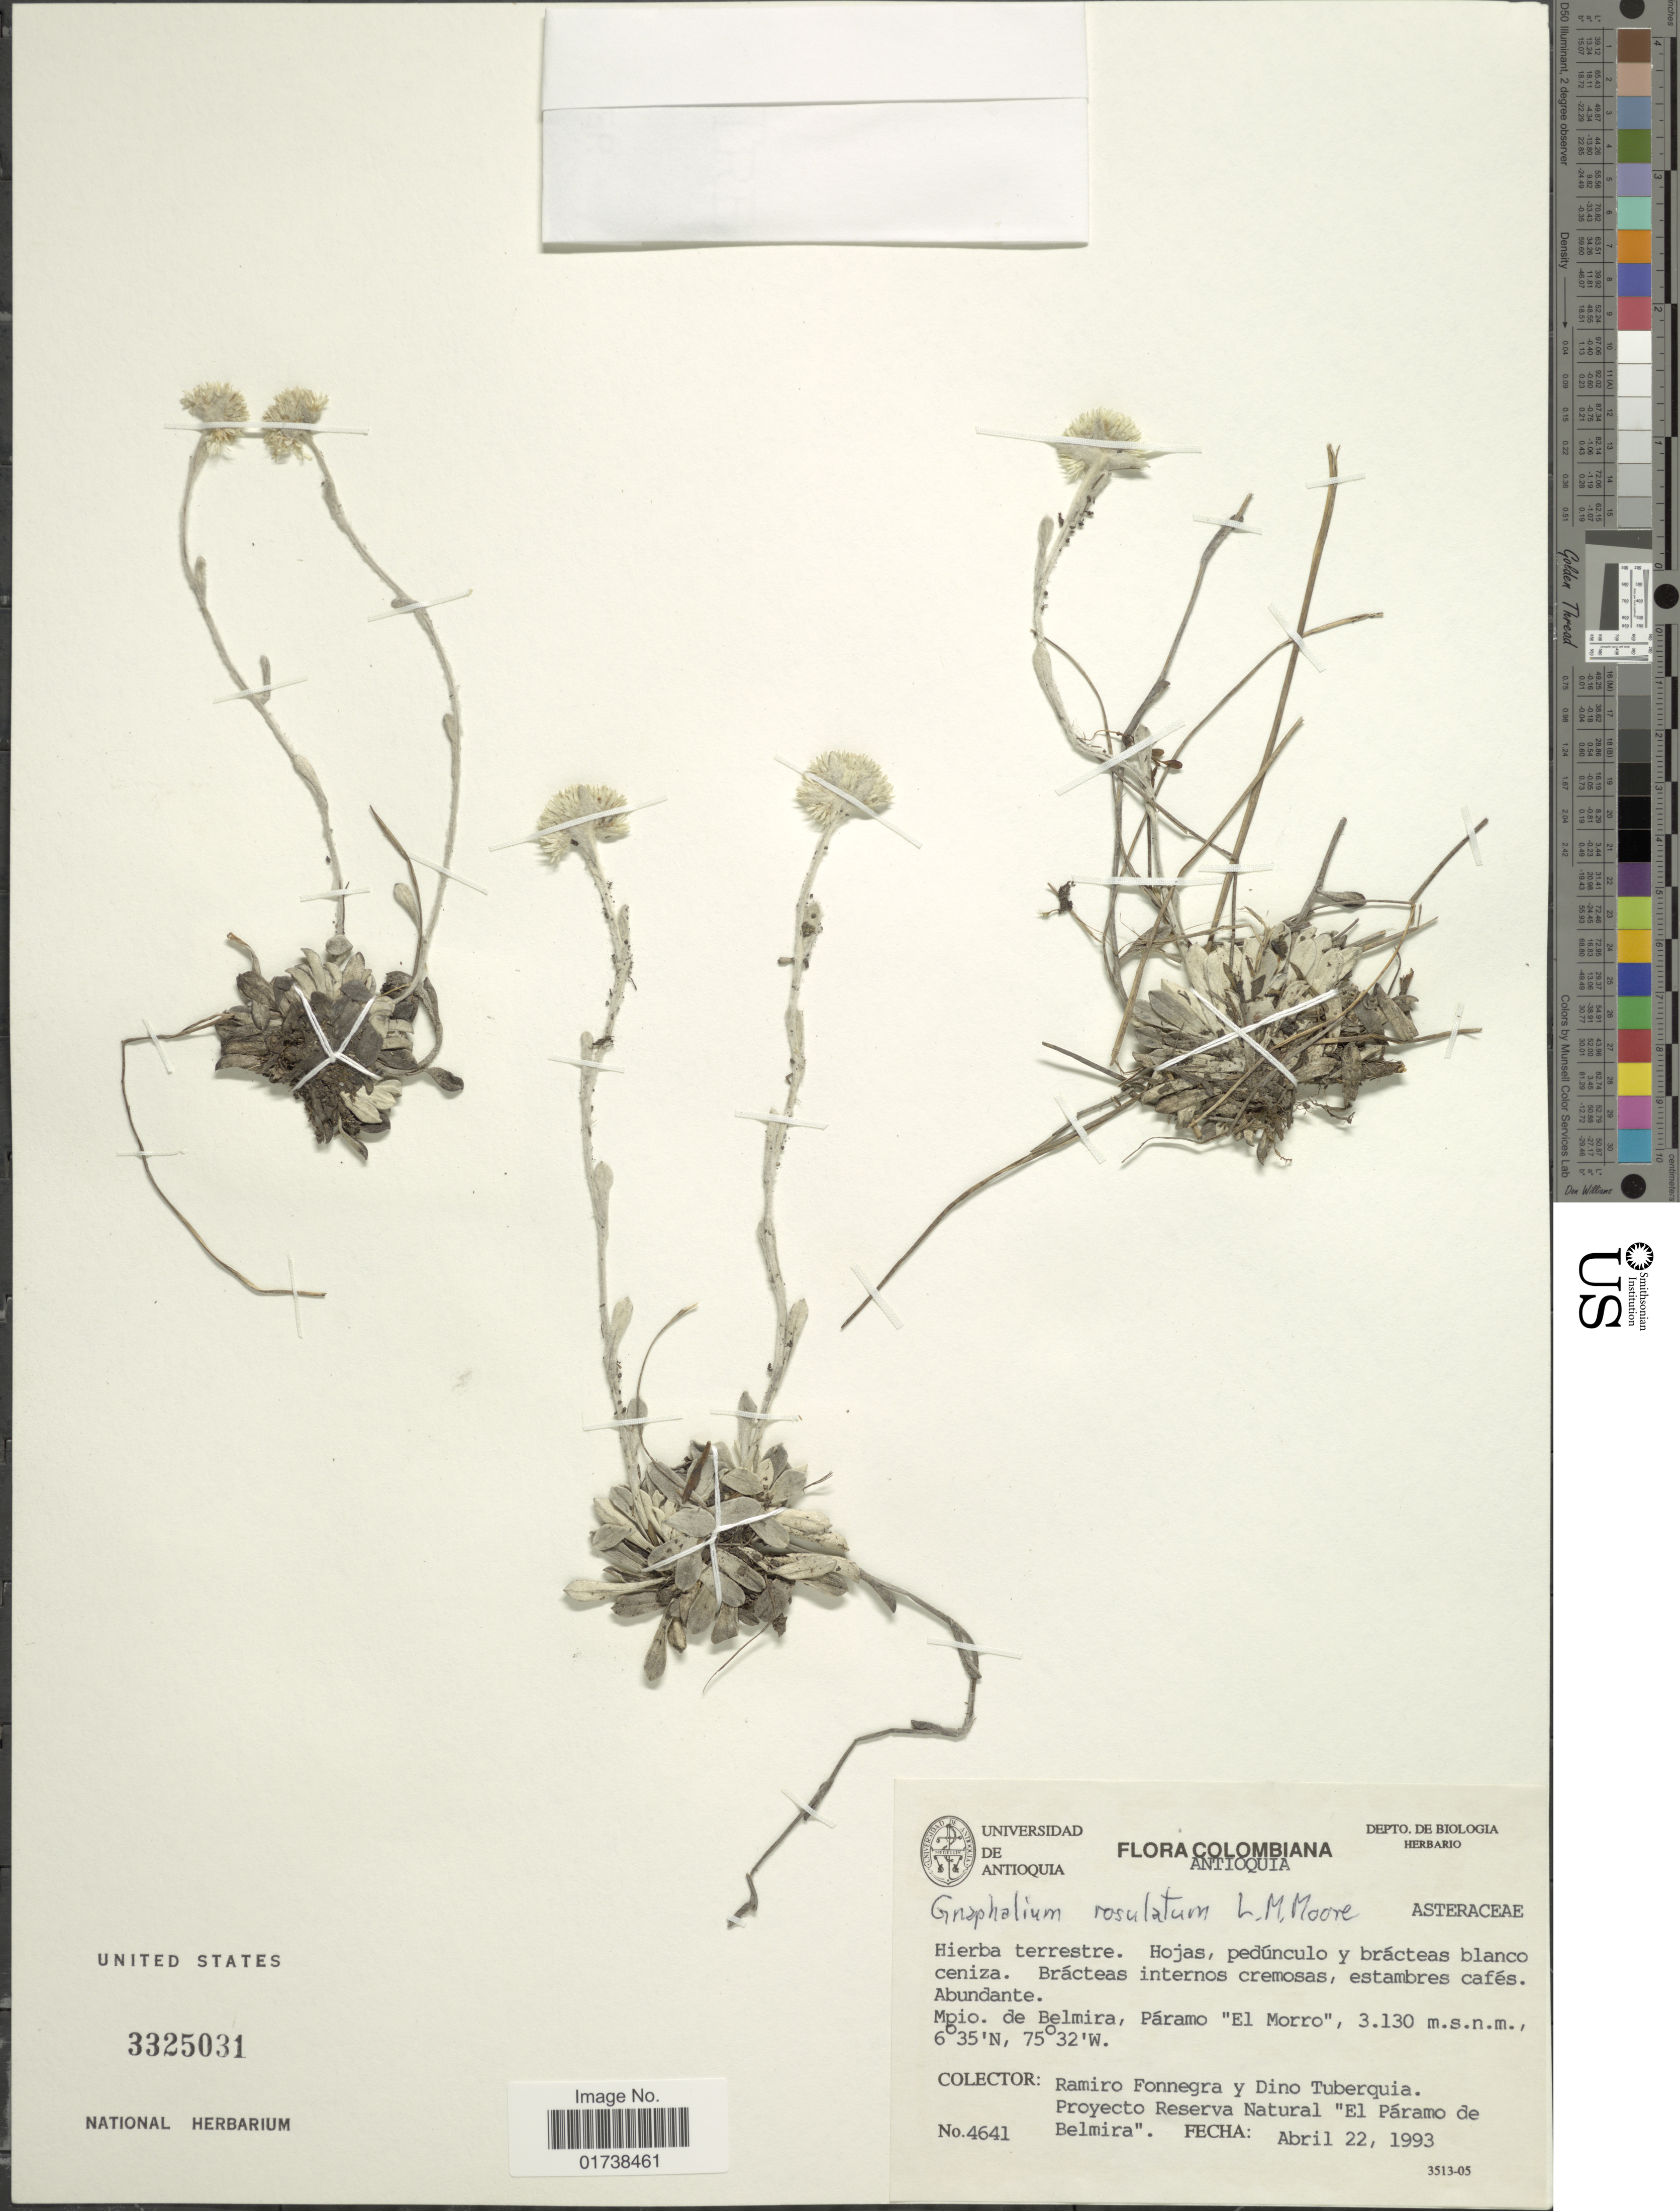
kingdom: Plantae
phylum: Tracheophyta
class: Magnoliopsida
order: Asterales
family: Asteraceae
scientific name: Orognaphalon paramorum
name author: (S.F. Blake) G.L. Nesom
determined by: Nesom, Guy L.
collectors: R. Fonnegra G.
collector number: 4641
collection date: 1993-04-22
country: Colombia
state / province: Antioquia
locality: Hierba terrestre, Hojas, Pedunculo y bracteas blanco ceniza, Bracteas internos cremosas, estambres cafes, Mpio. de Belmira, Paramo "El Morro"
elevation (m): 3130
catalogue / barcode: US 3325031